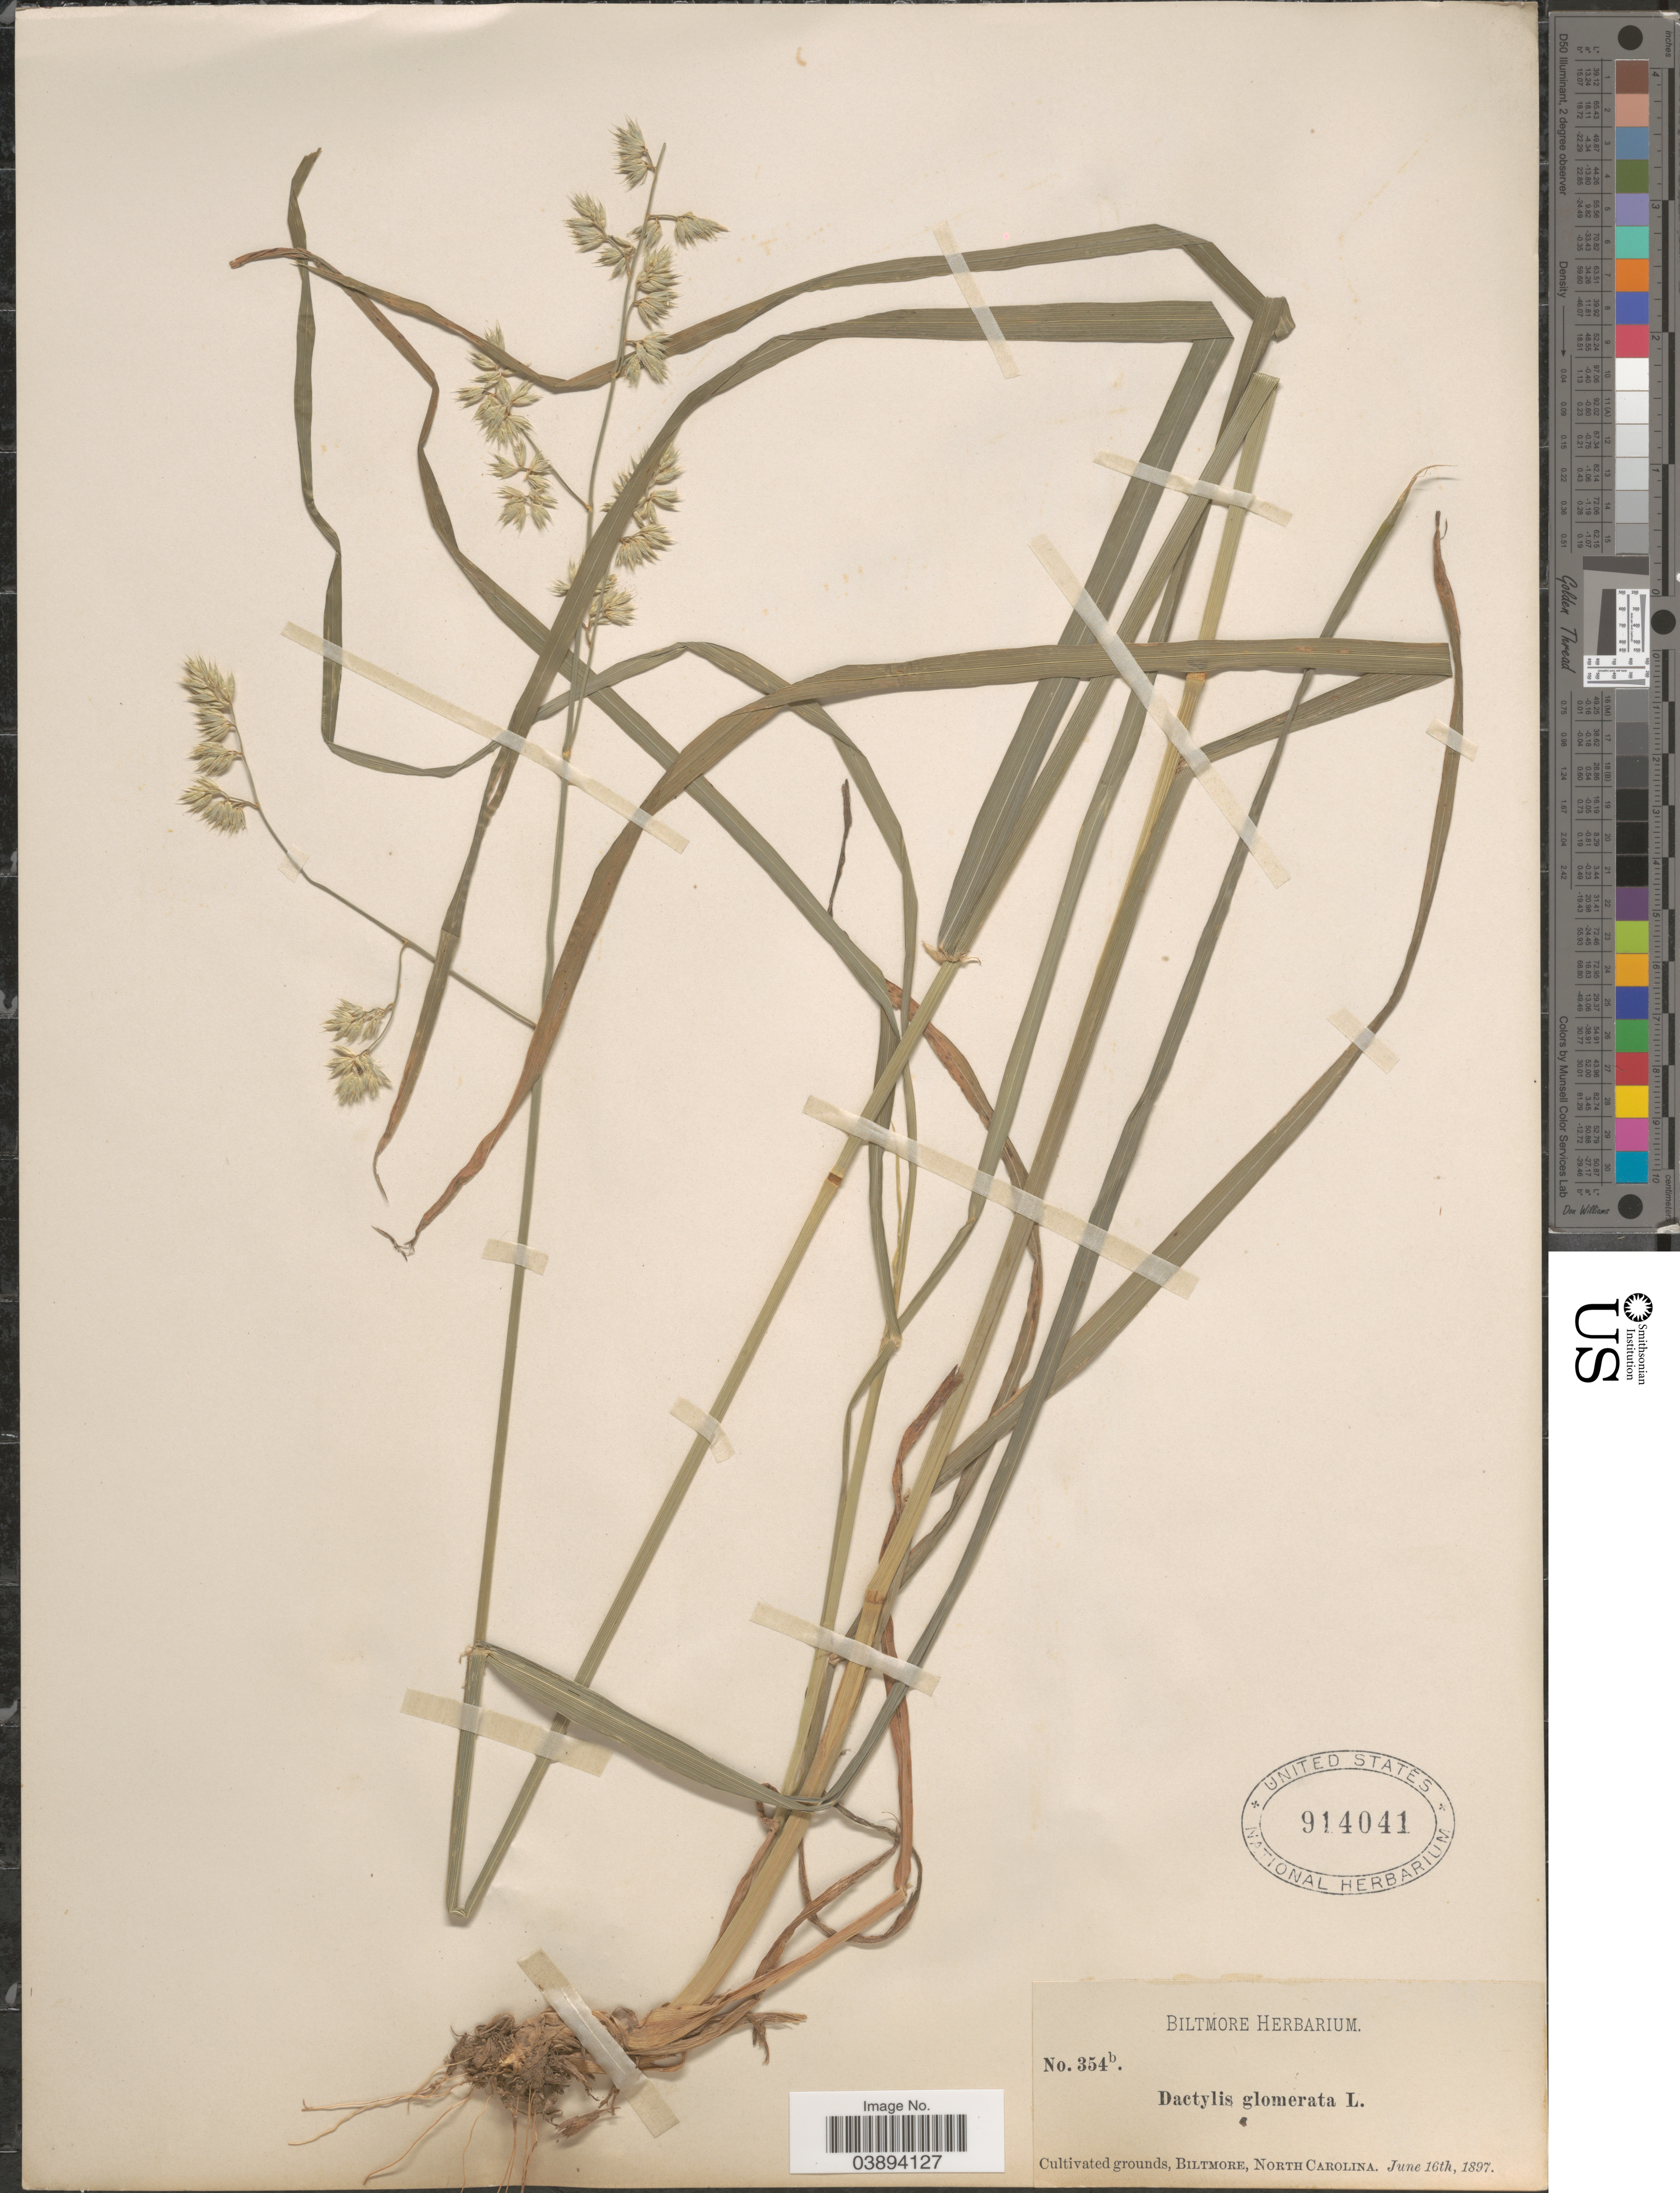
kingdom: Plantae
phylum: Tracheophyta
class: Liliopsida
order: Poales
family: Poaceae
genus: Dactylis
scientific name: Dactylis glomerata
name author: L.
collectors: ex herb. Biltmore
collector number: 354b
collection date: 1897-06-16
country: United States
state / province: North Carolina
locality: Cultivated grounds, Biltmore.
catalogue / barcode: US 914041